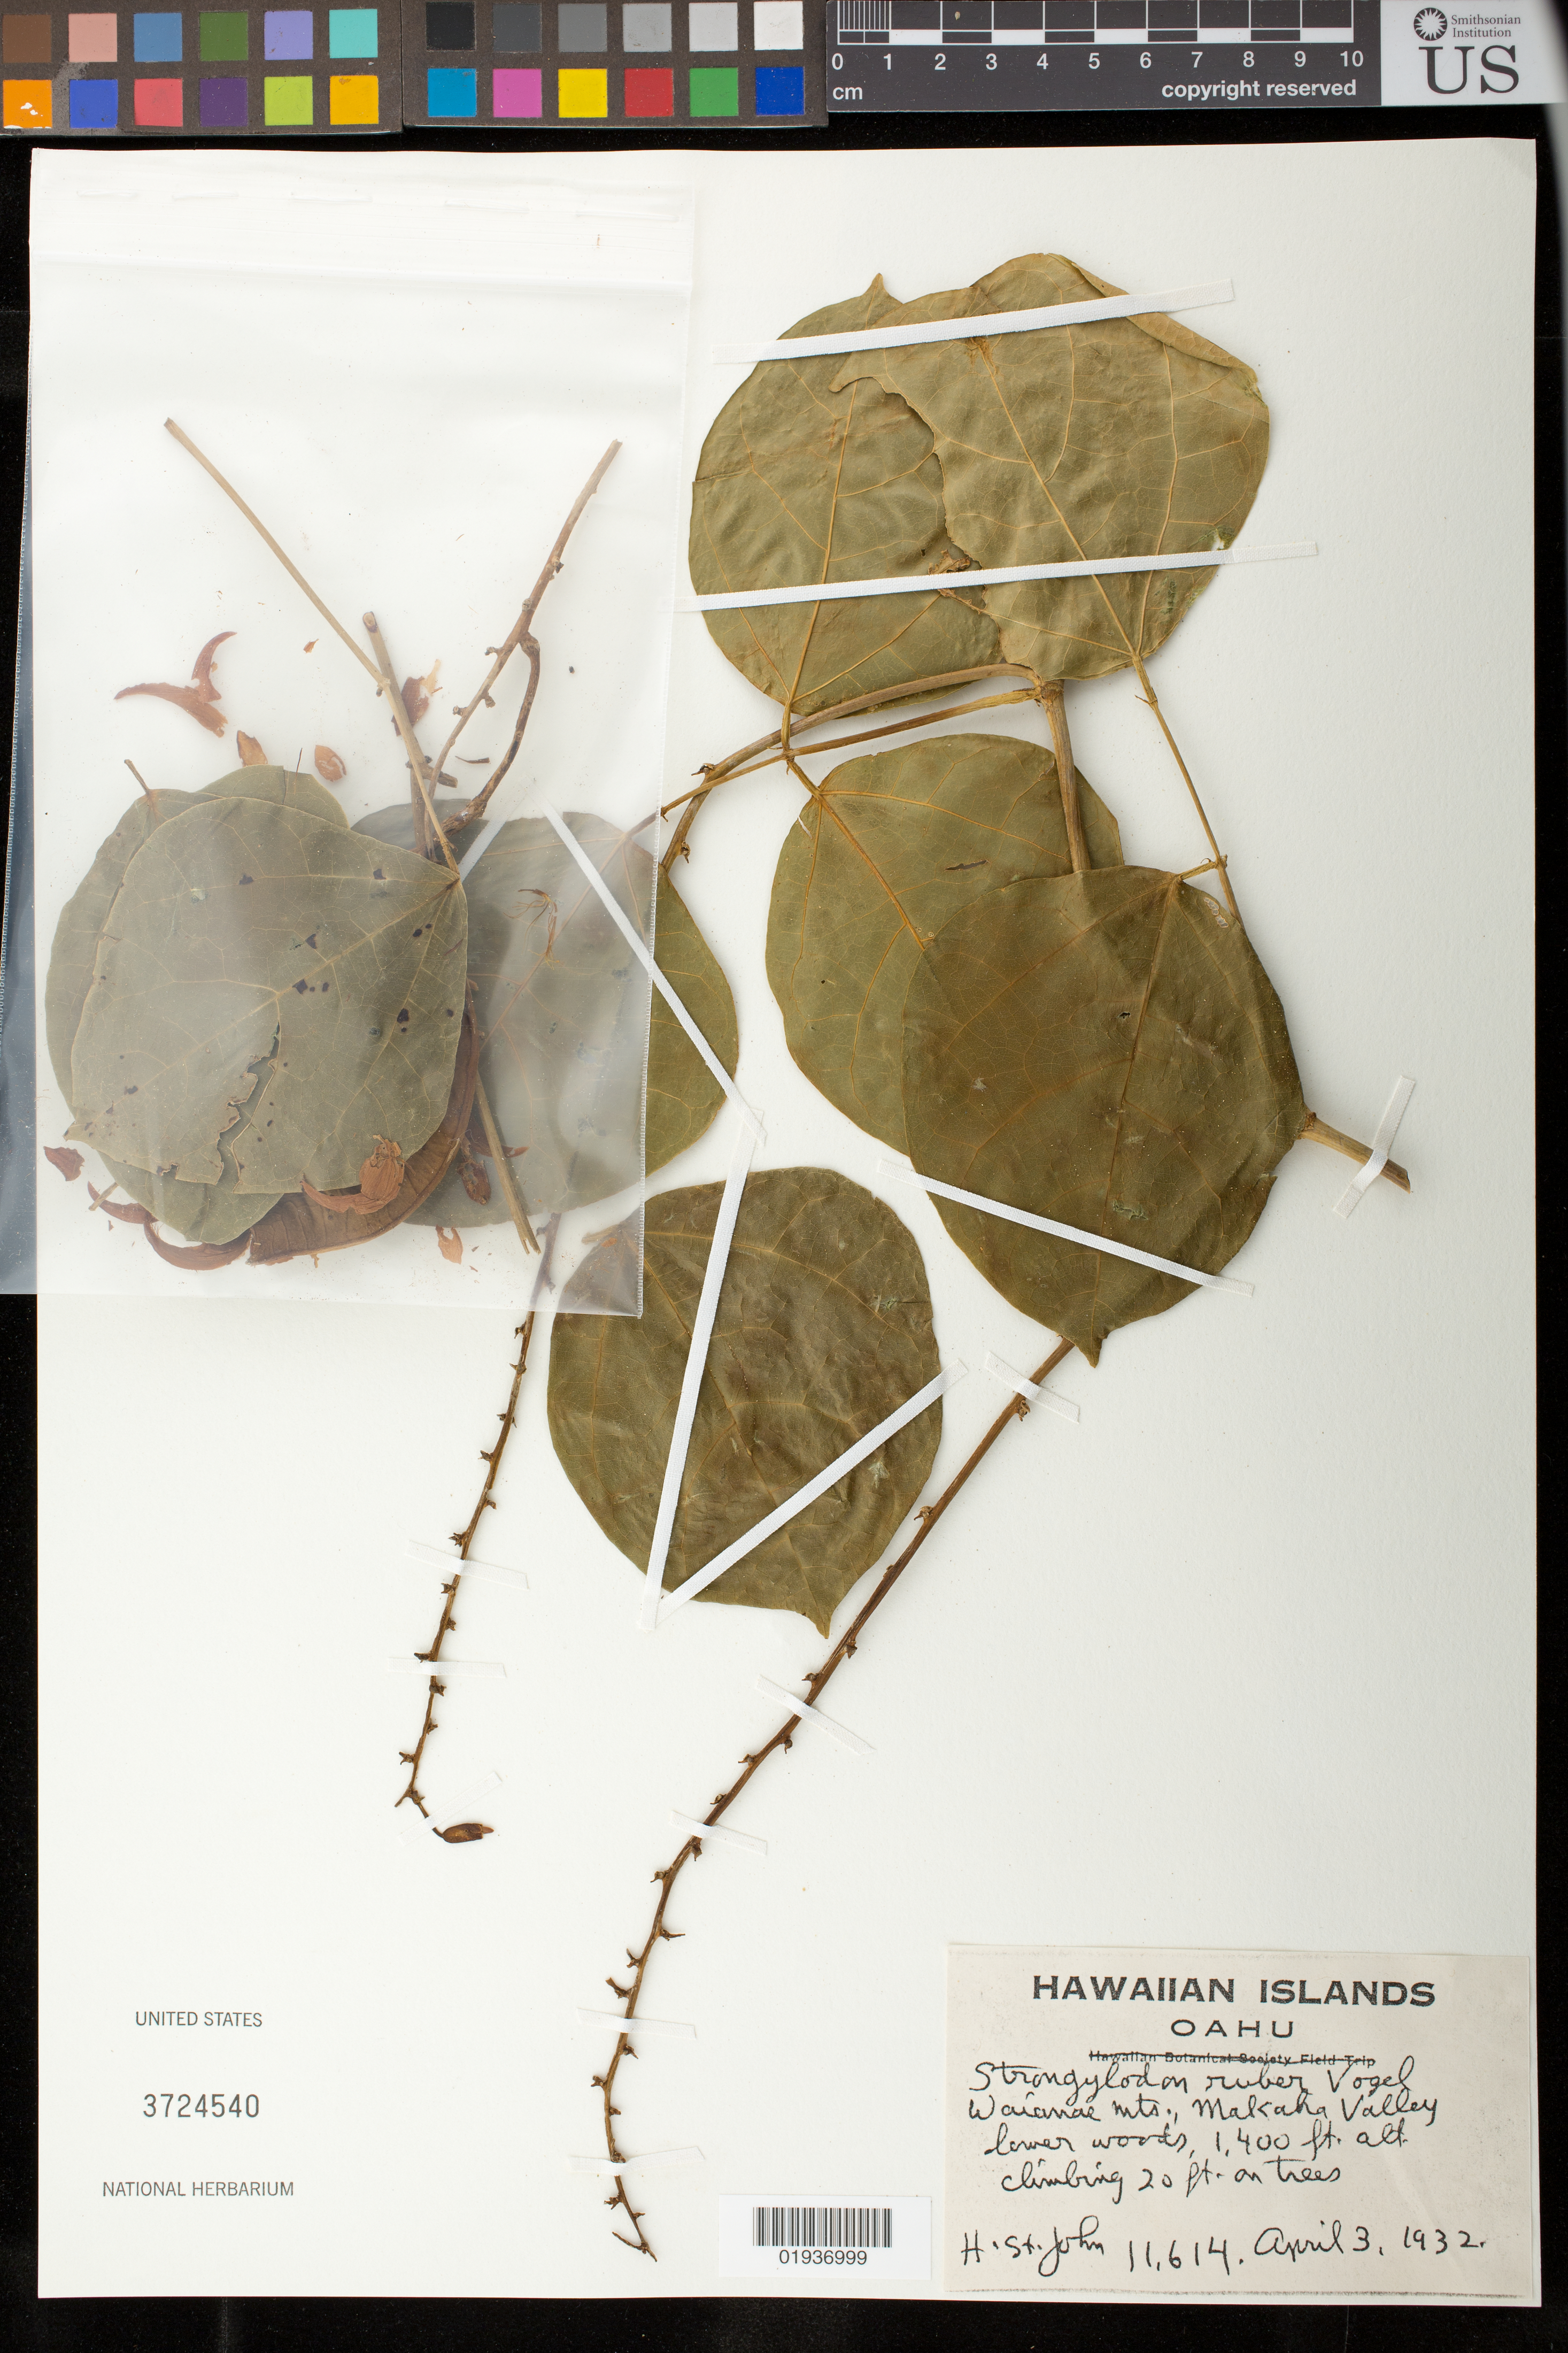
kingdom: Plantae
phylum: Tracheophyta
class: Magnoliopsida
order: Fabales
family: Fabaceae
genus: Strongylodon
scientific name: Strongylodon ruber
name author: Vogel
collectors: H. St. John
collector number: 11614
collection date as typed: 3 Apr 1932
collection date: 1932-04-03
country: United States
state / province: Hawaii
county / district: Honolulu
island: Oahu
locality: Makaha Valley, Waianae Mts.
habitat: Lower woods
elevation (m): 427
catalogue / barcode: US 3724540